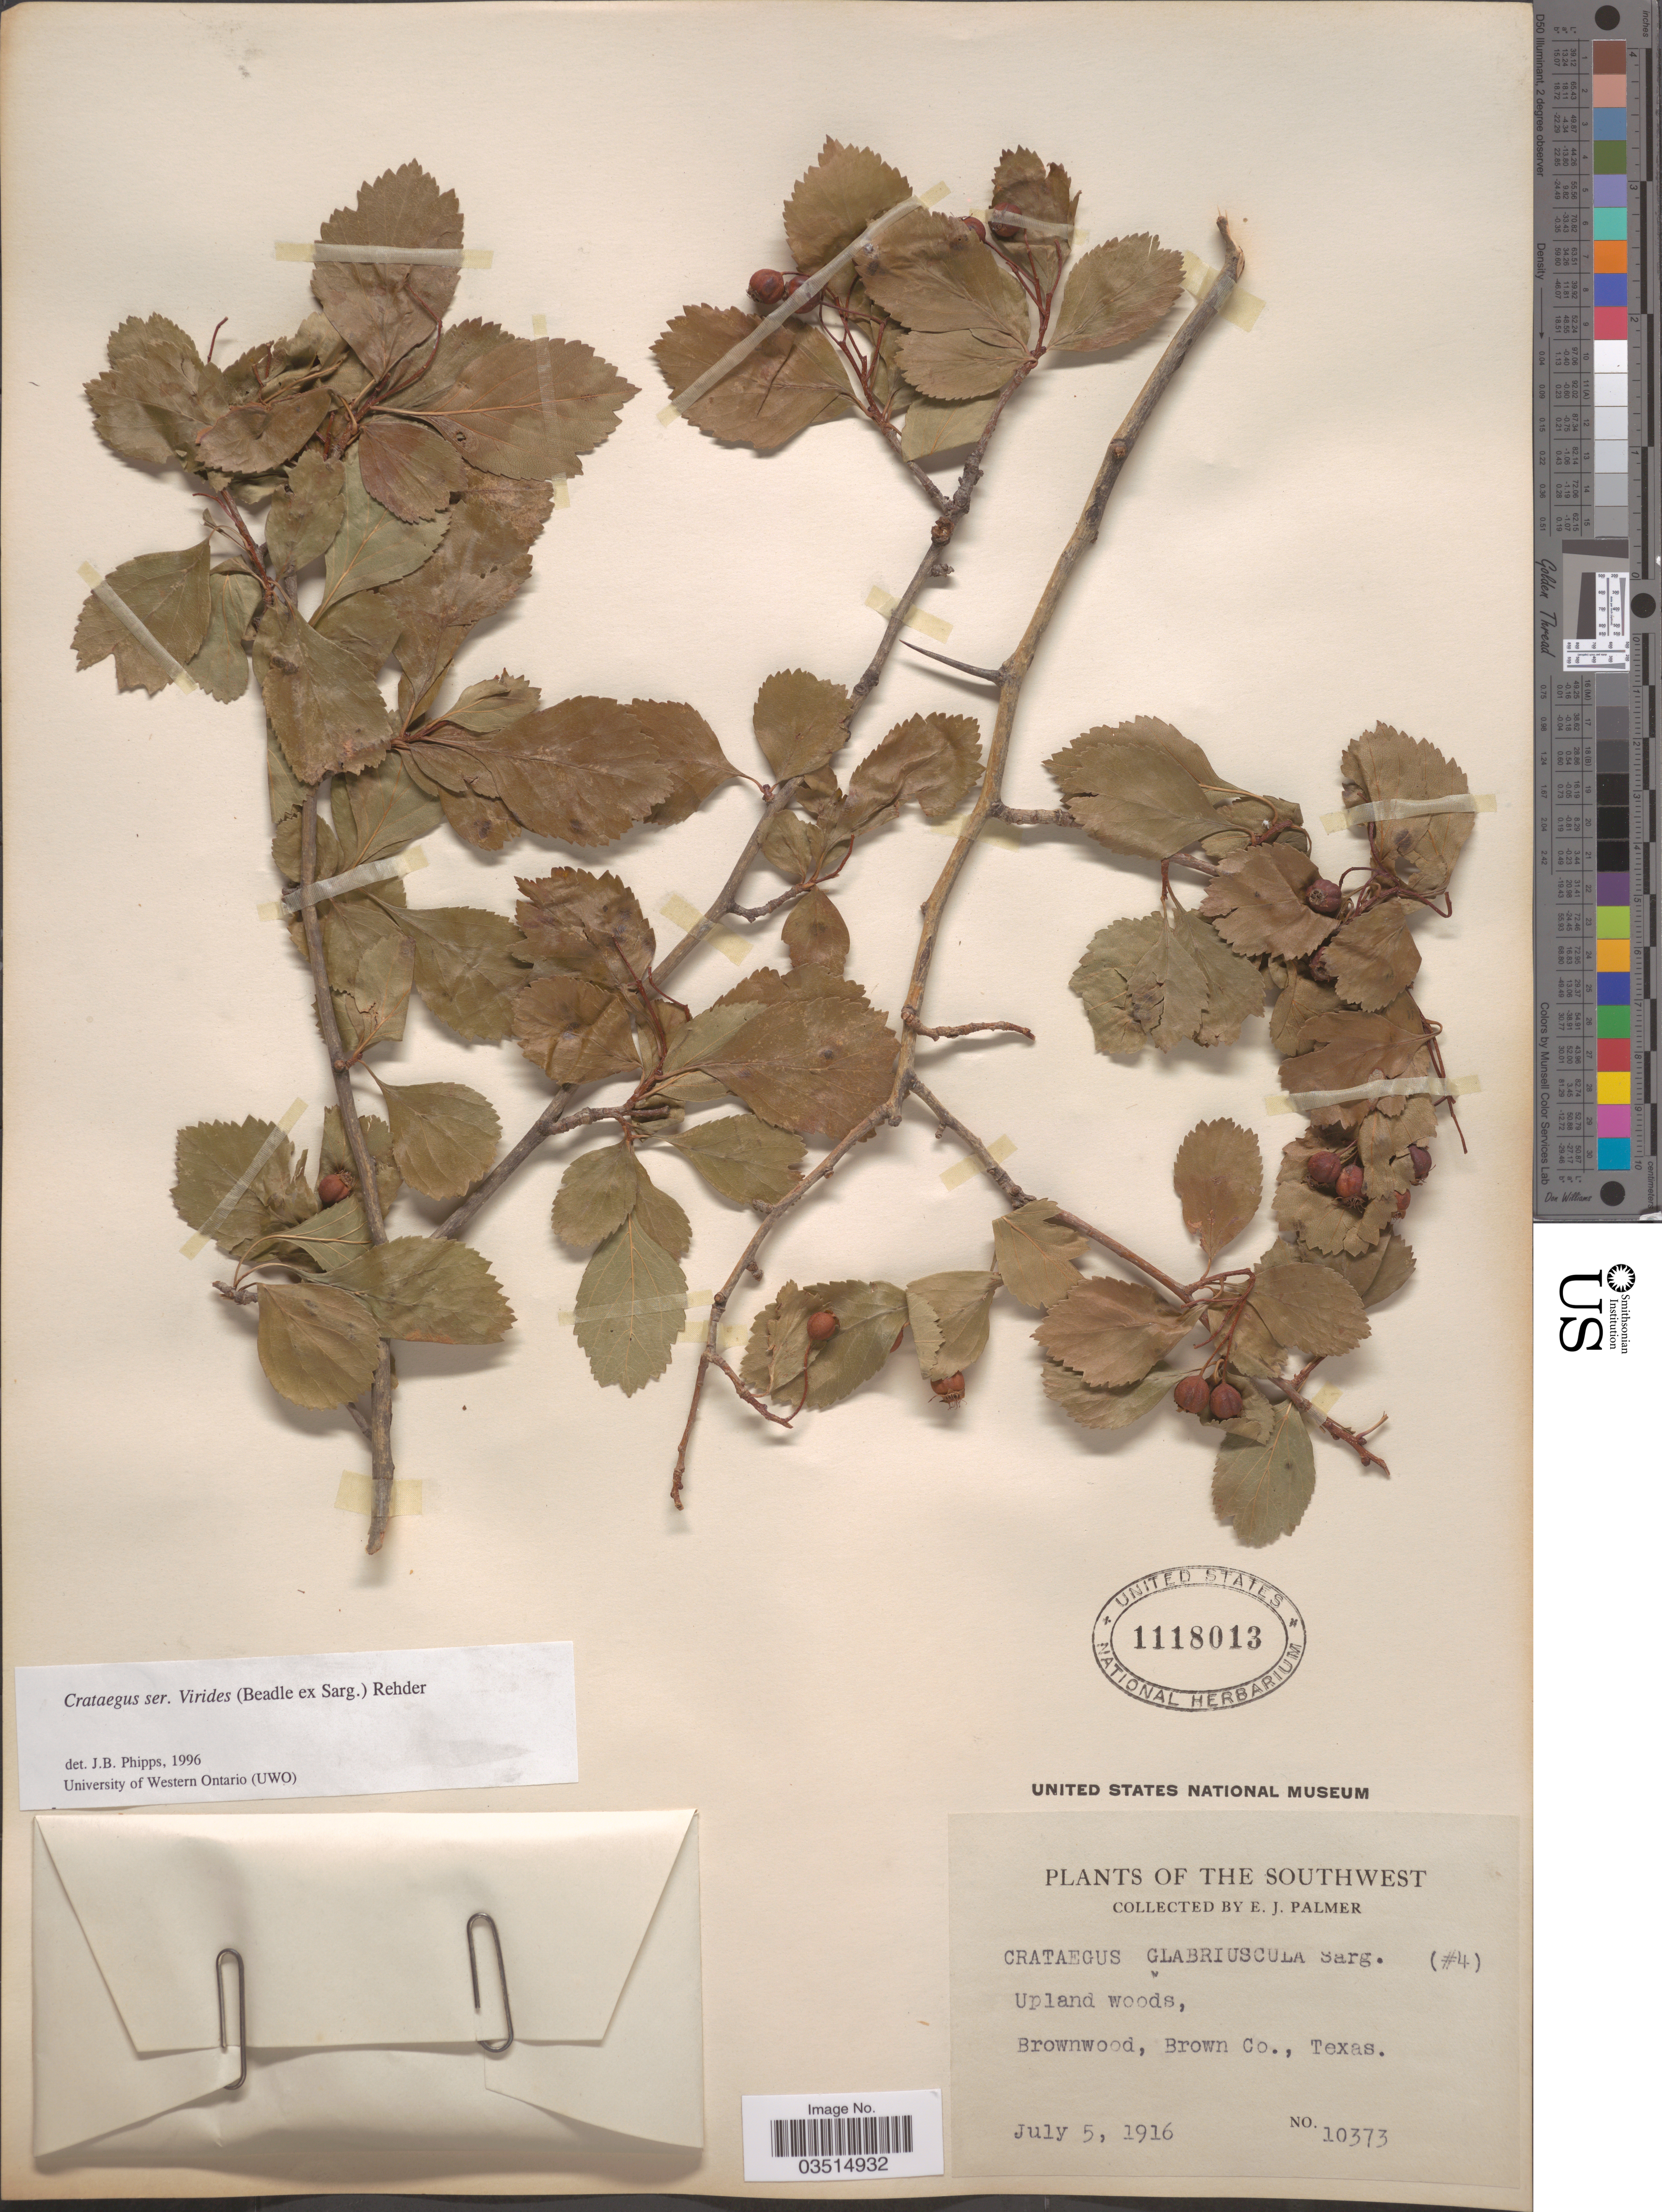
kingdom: Plantae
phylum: Tracheophyta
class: Magnoliopsida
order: Rosales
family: Rosaceae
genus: Crataegus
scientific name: Crataegus glabriuscula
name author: Sarg.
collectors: E. J. Palmer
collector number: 10373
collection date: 1916-07-05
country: United States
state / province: Texas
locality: The Southwest. Brownwood, Brown Co.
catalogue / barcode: US 1118013